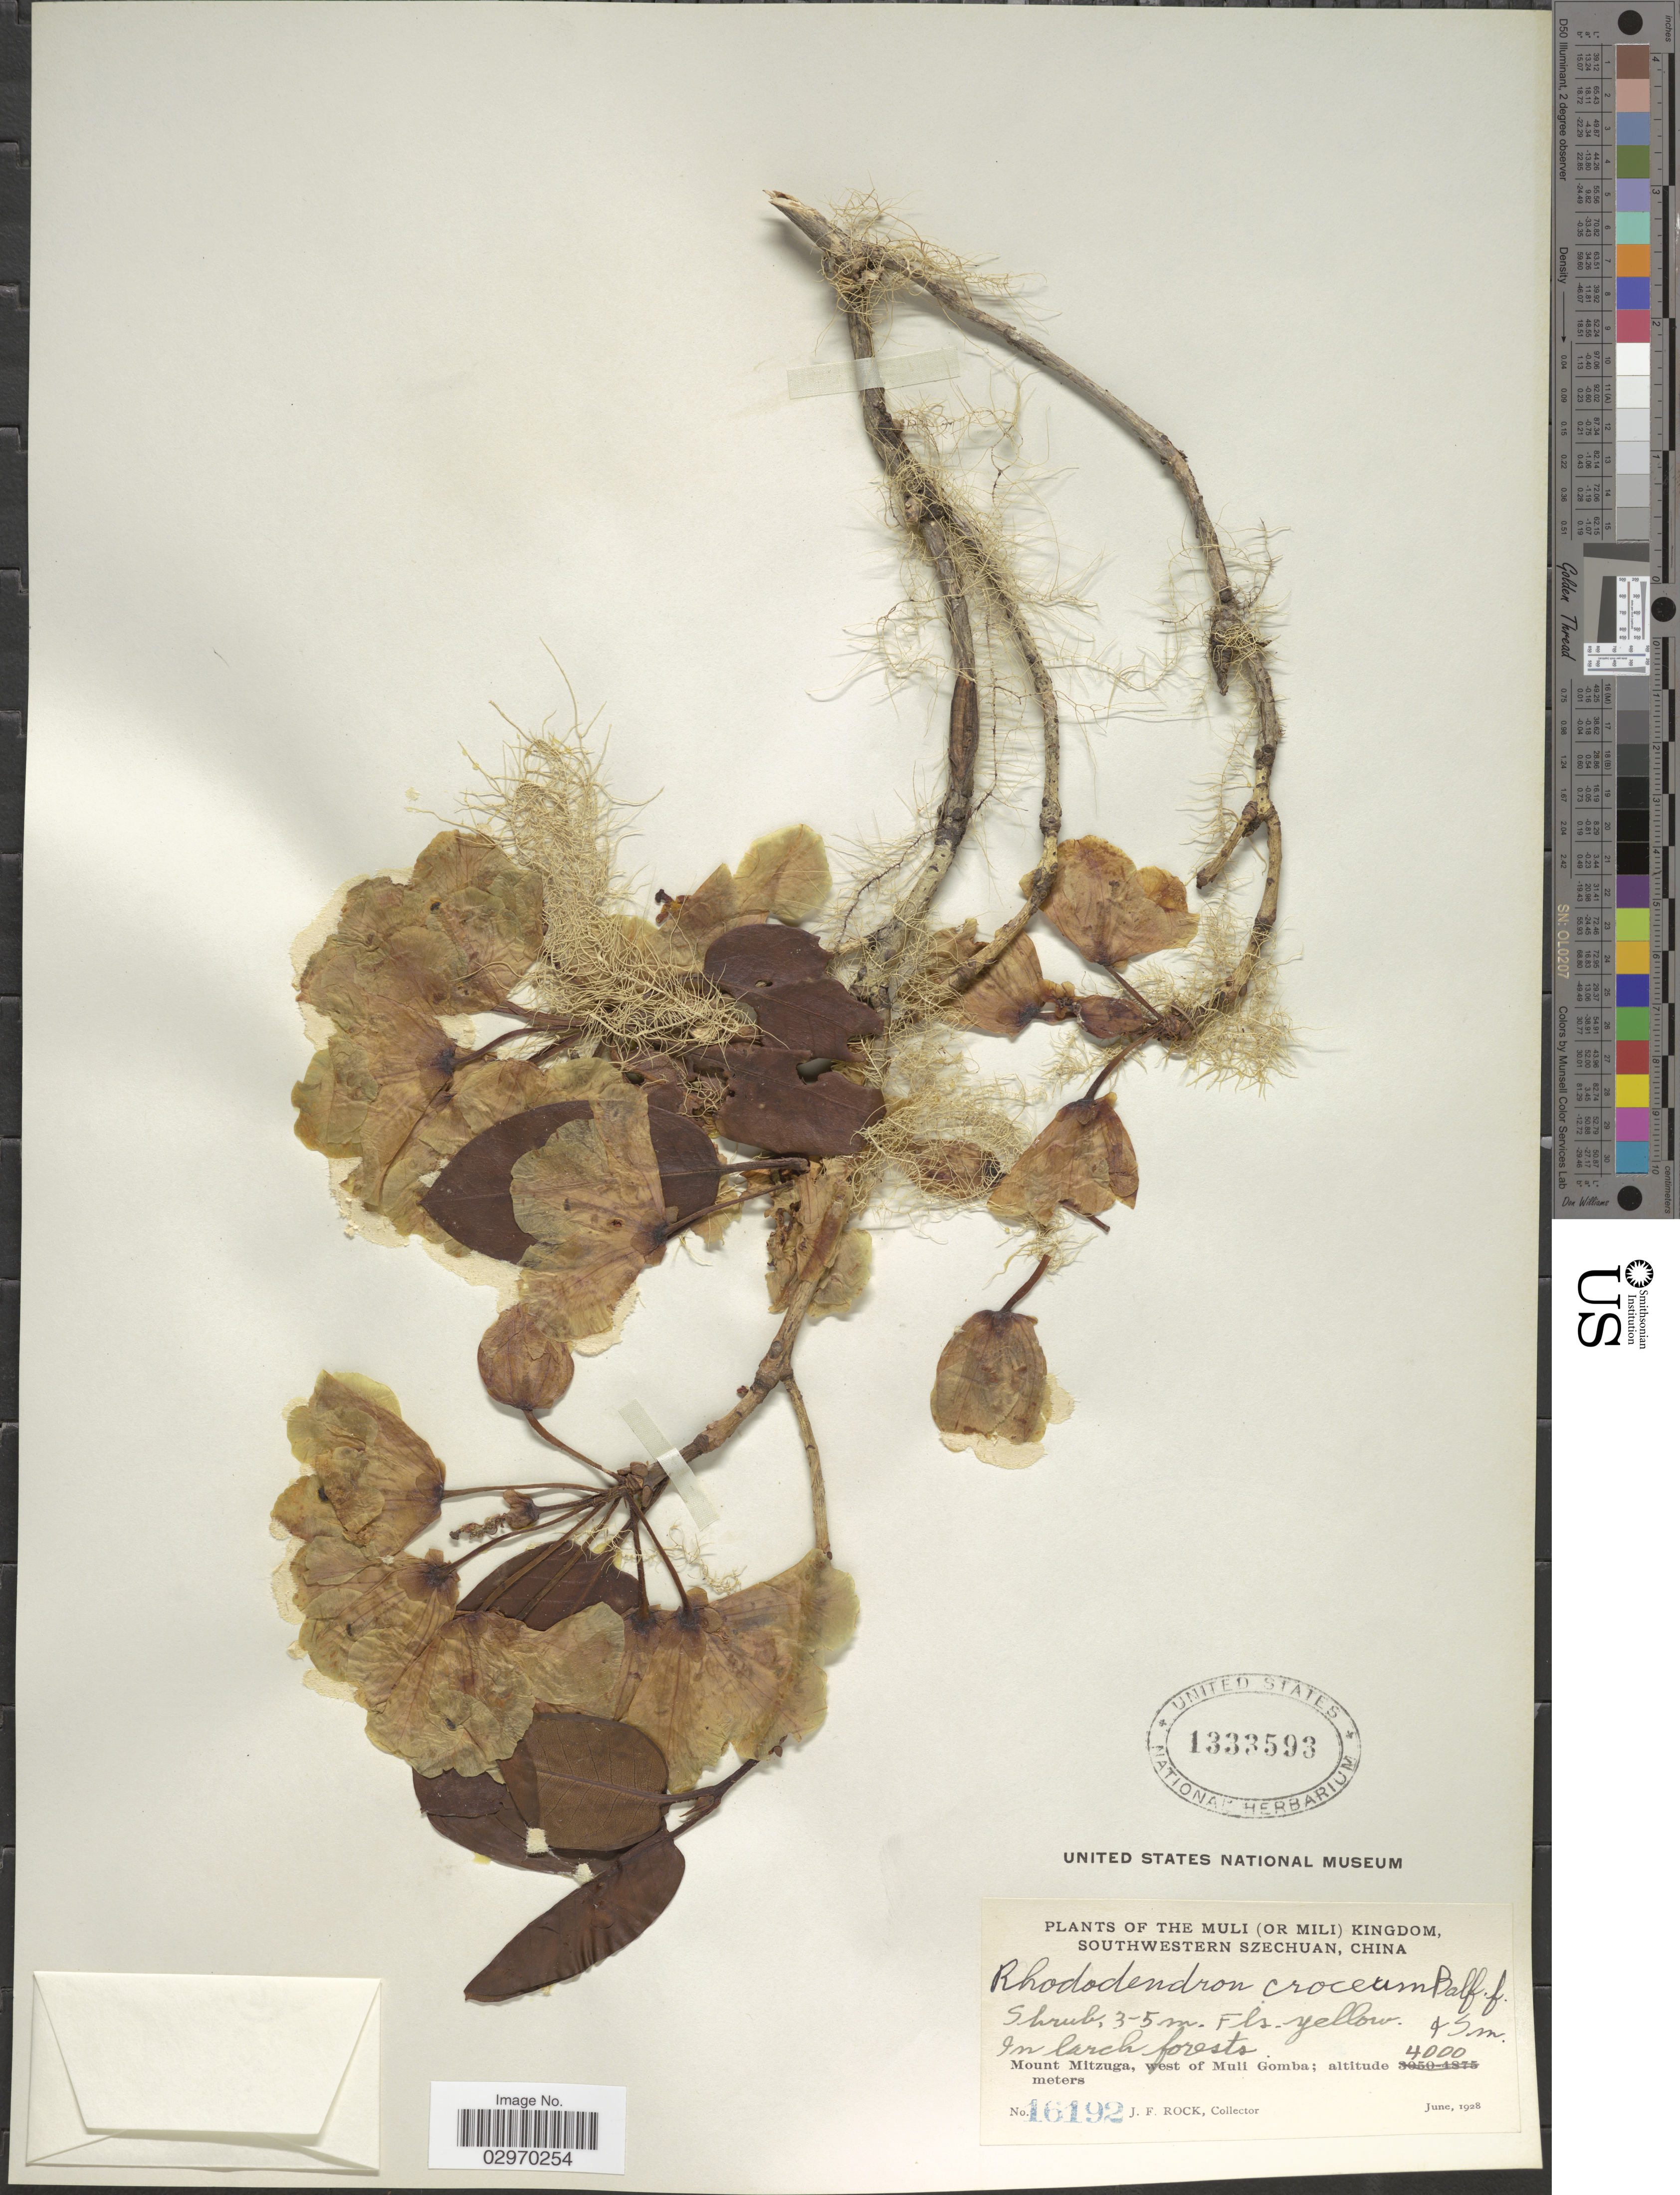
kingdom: Plantae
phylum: Tracheophyta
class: Magnoliopsida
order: Ericales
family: Ericaceae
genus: Rhododendron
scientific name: Rhododendron croceum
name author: Balf. f. & W.W. Sm.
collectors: J. Rock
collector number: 16192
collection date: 1928-06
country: China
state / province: Sichuan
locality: The Muli (or Mili) Kingdom, Southwestern Szechuan. Mount Mitzuga, west of Muli Gomba.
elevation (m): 4000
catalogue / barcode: US 1333593